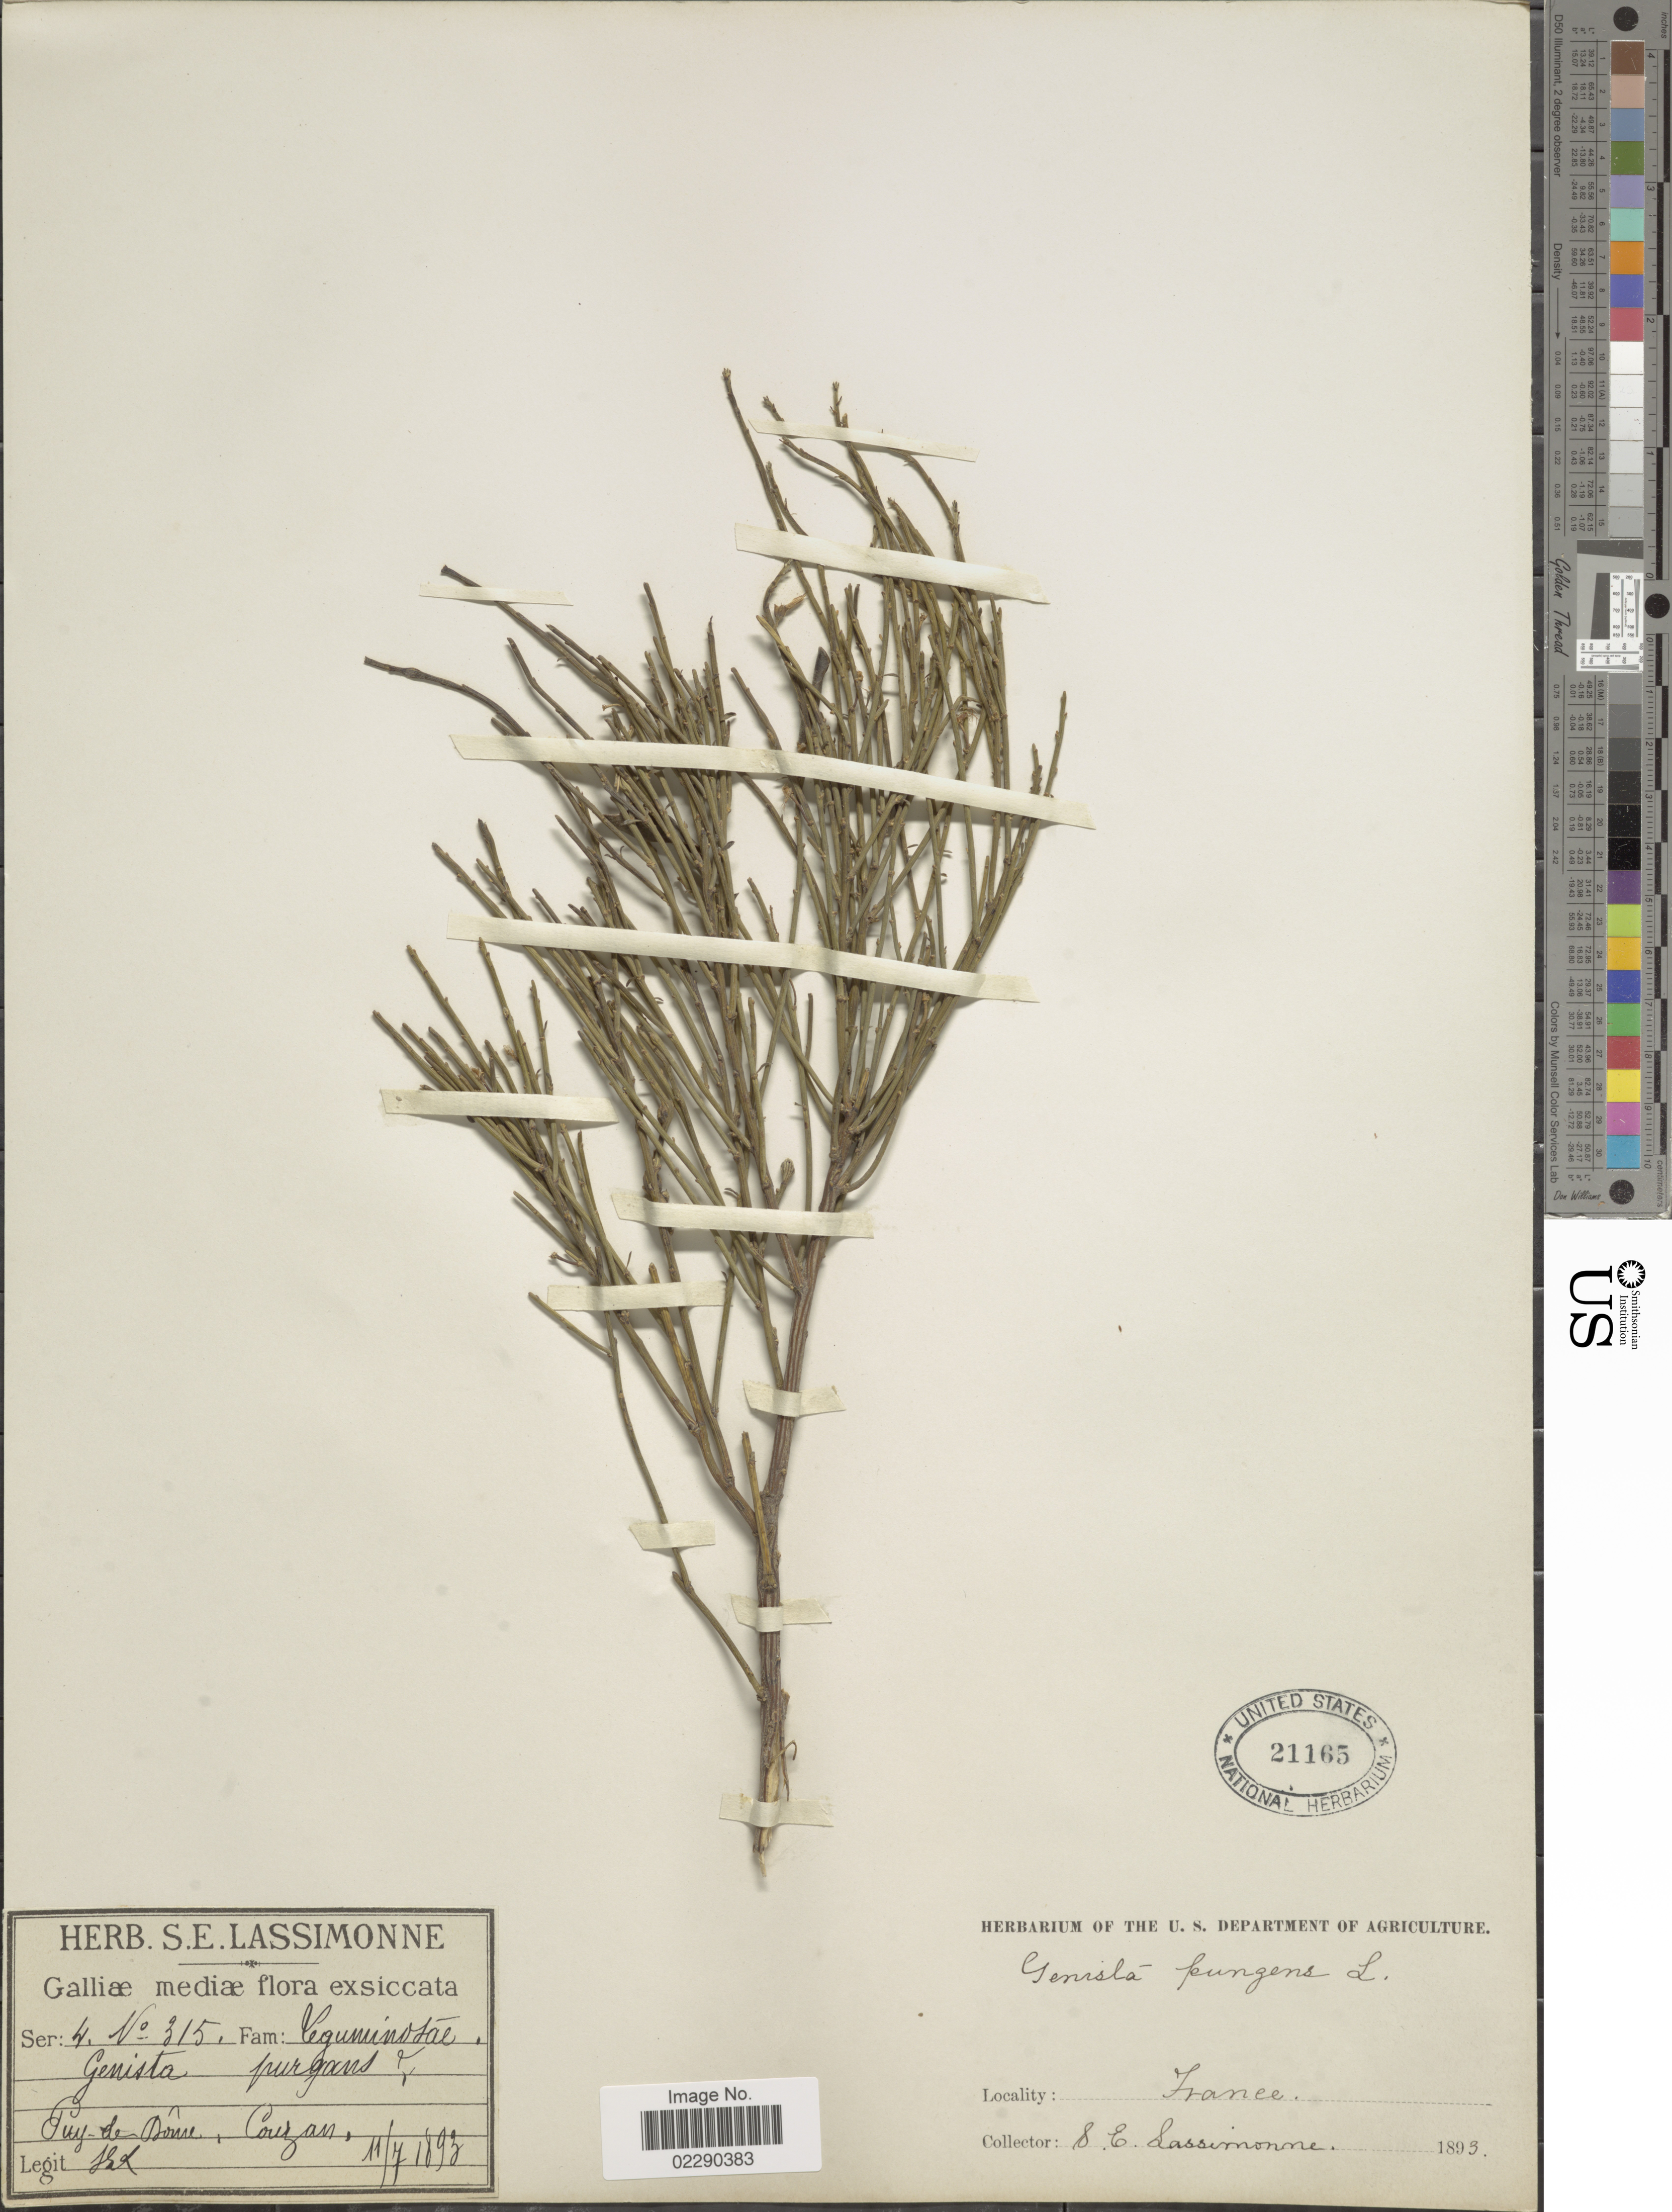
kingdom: Plantae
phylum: Tracheophyta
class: Magnoliopsida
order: Fabales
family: Fabaceae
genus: Genista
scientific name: Genista scorpius subsp. scorpius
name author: (L.) DC.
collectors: S. Lassimonne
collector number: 4/315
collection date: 1893-07-11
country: France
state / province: Auvergne-Rhône-Alpes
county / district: Puy-de-Dôme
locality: Galliæ [France]. Puy-de-Dôme, Couzan.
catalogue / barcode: US 21165